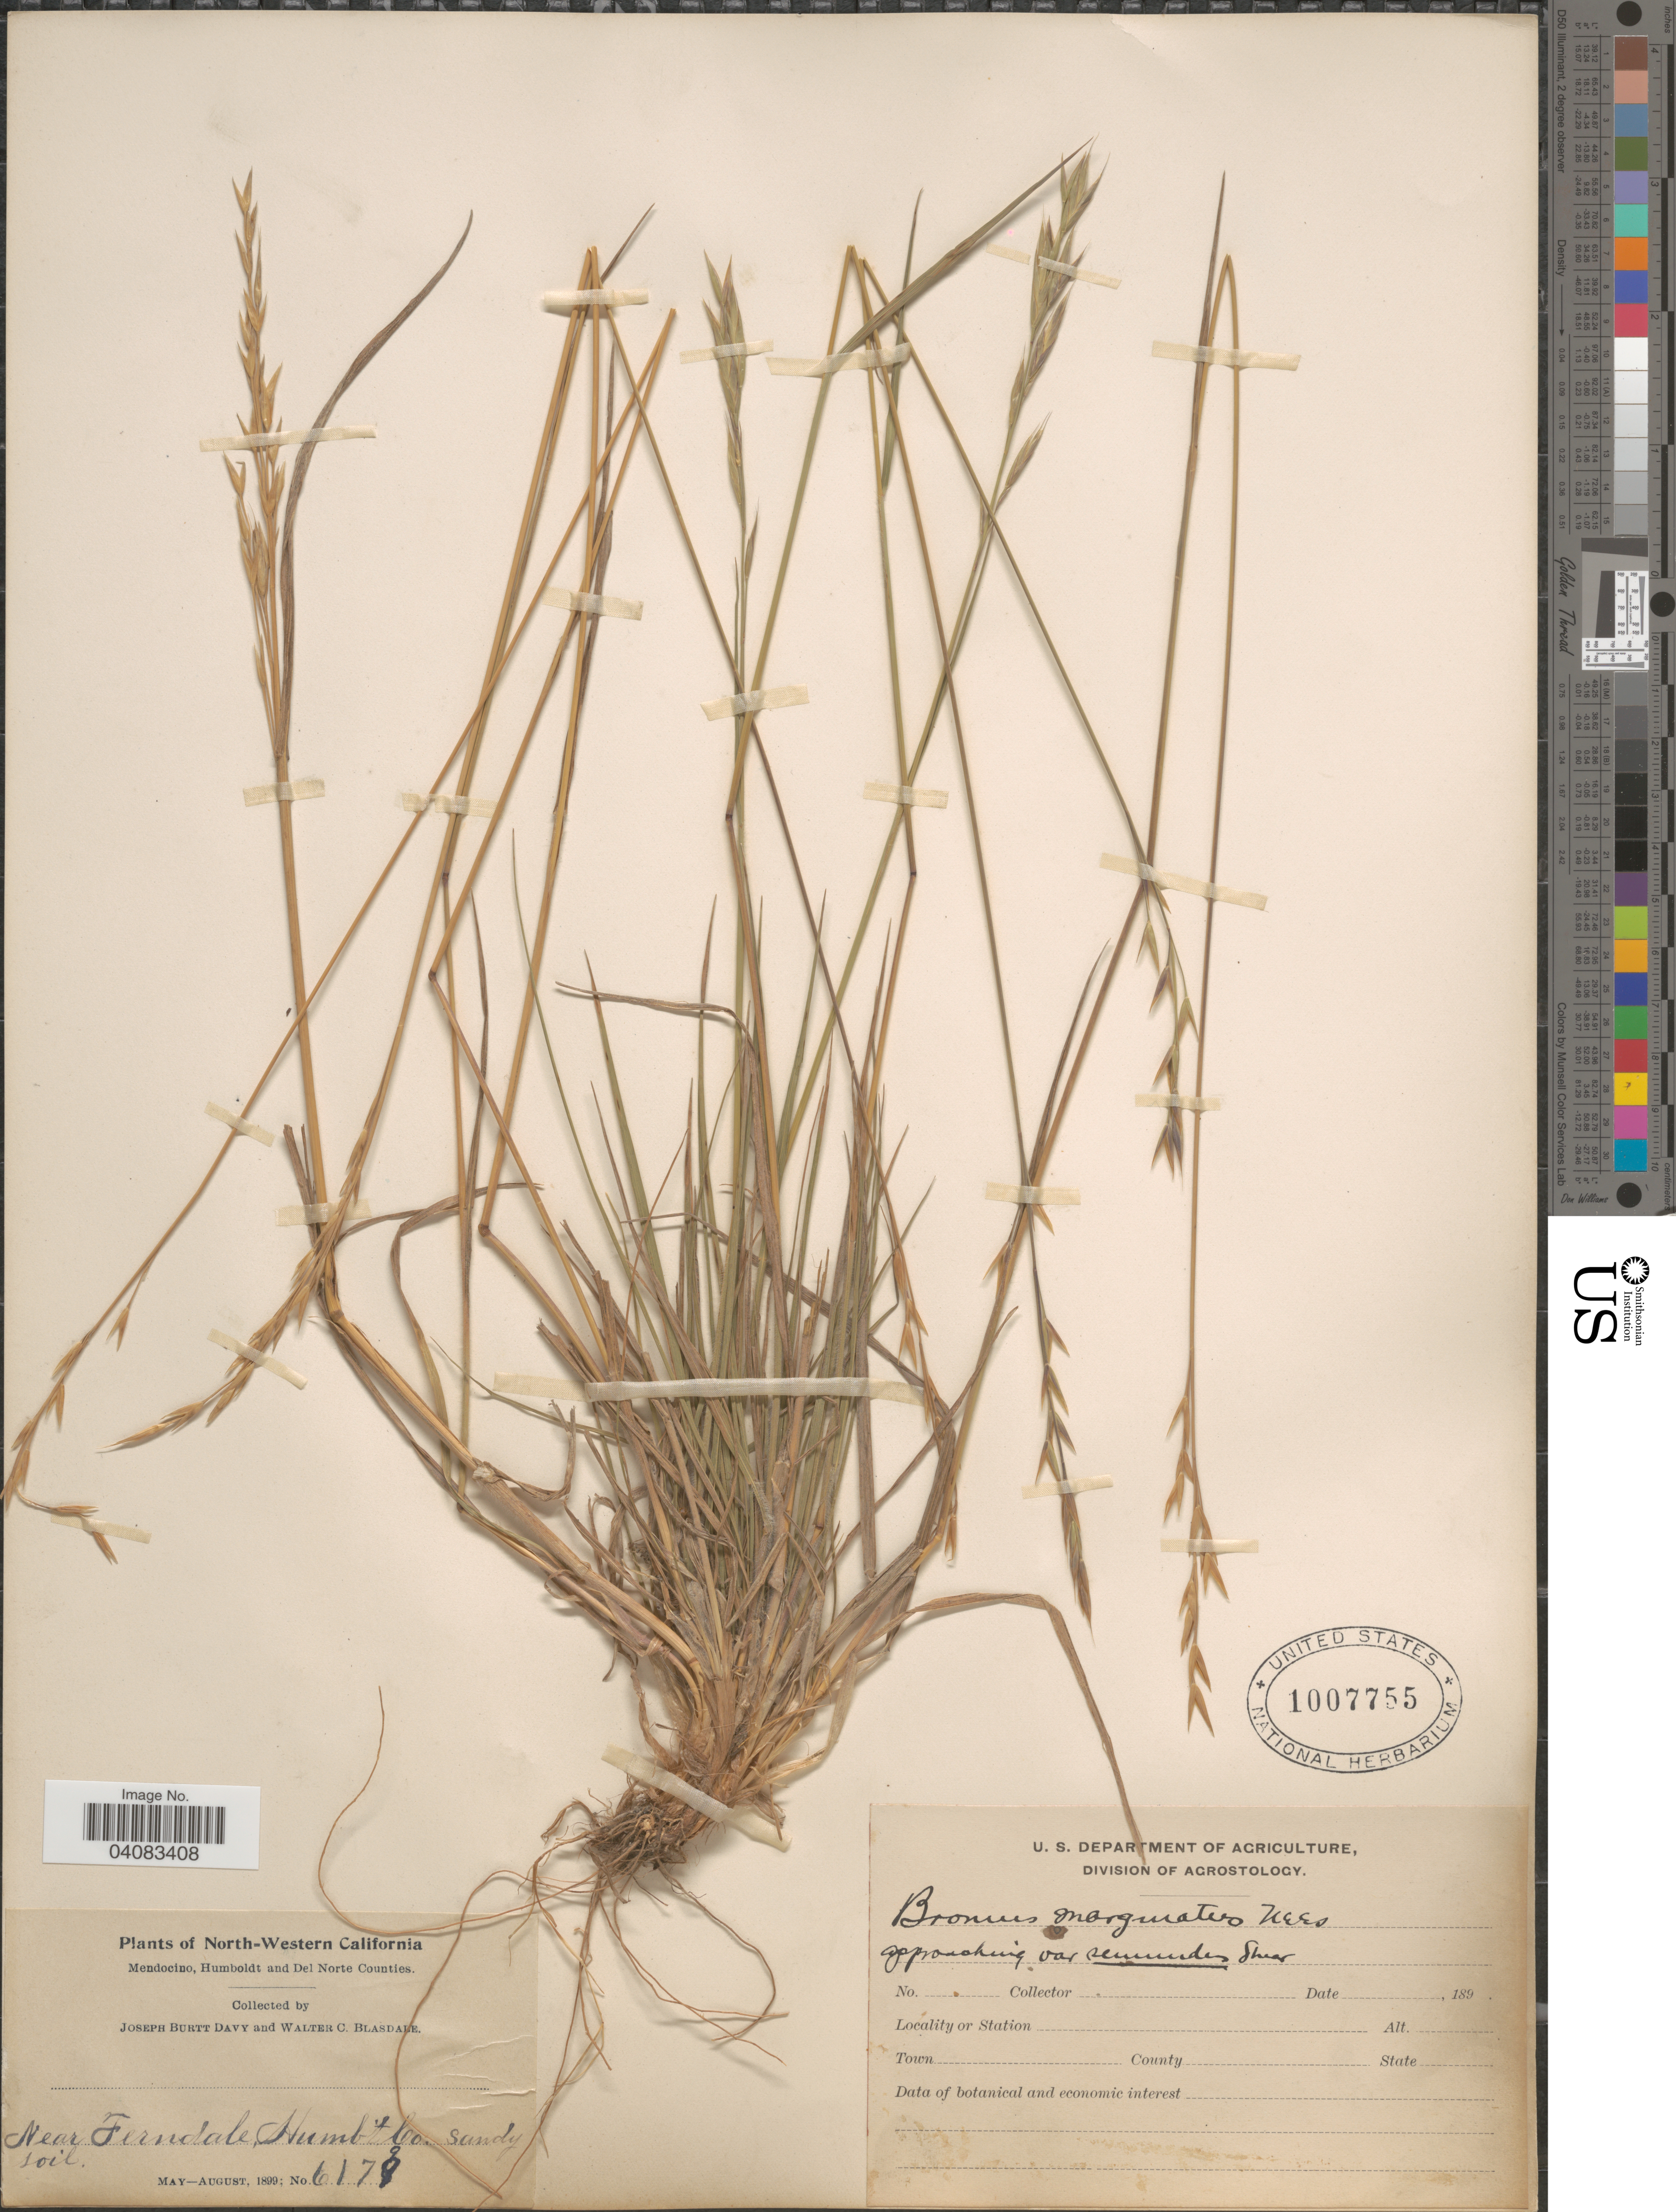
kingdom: Plantae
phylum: Tracheophyta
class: Liliopsida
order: Poales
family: Poaceae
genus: Bromus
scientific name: Bromus marginatus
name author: Nees ex Steud.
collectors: J. Burtt Davy & W. Blasdale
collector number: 6179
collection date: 1899-05/1899-08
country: United States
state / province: California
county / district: Humboldt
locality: North-Western California. Near Ferndale, Humb't Co.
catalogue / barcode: US 1007755